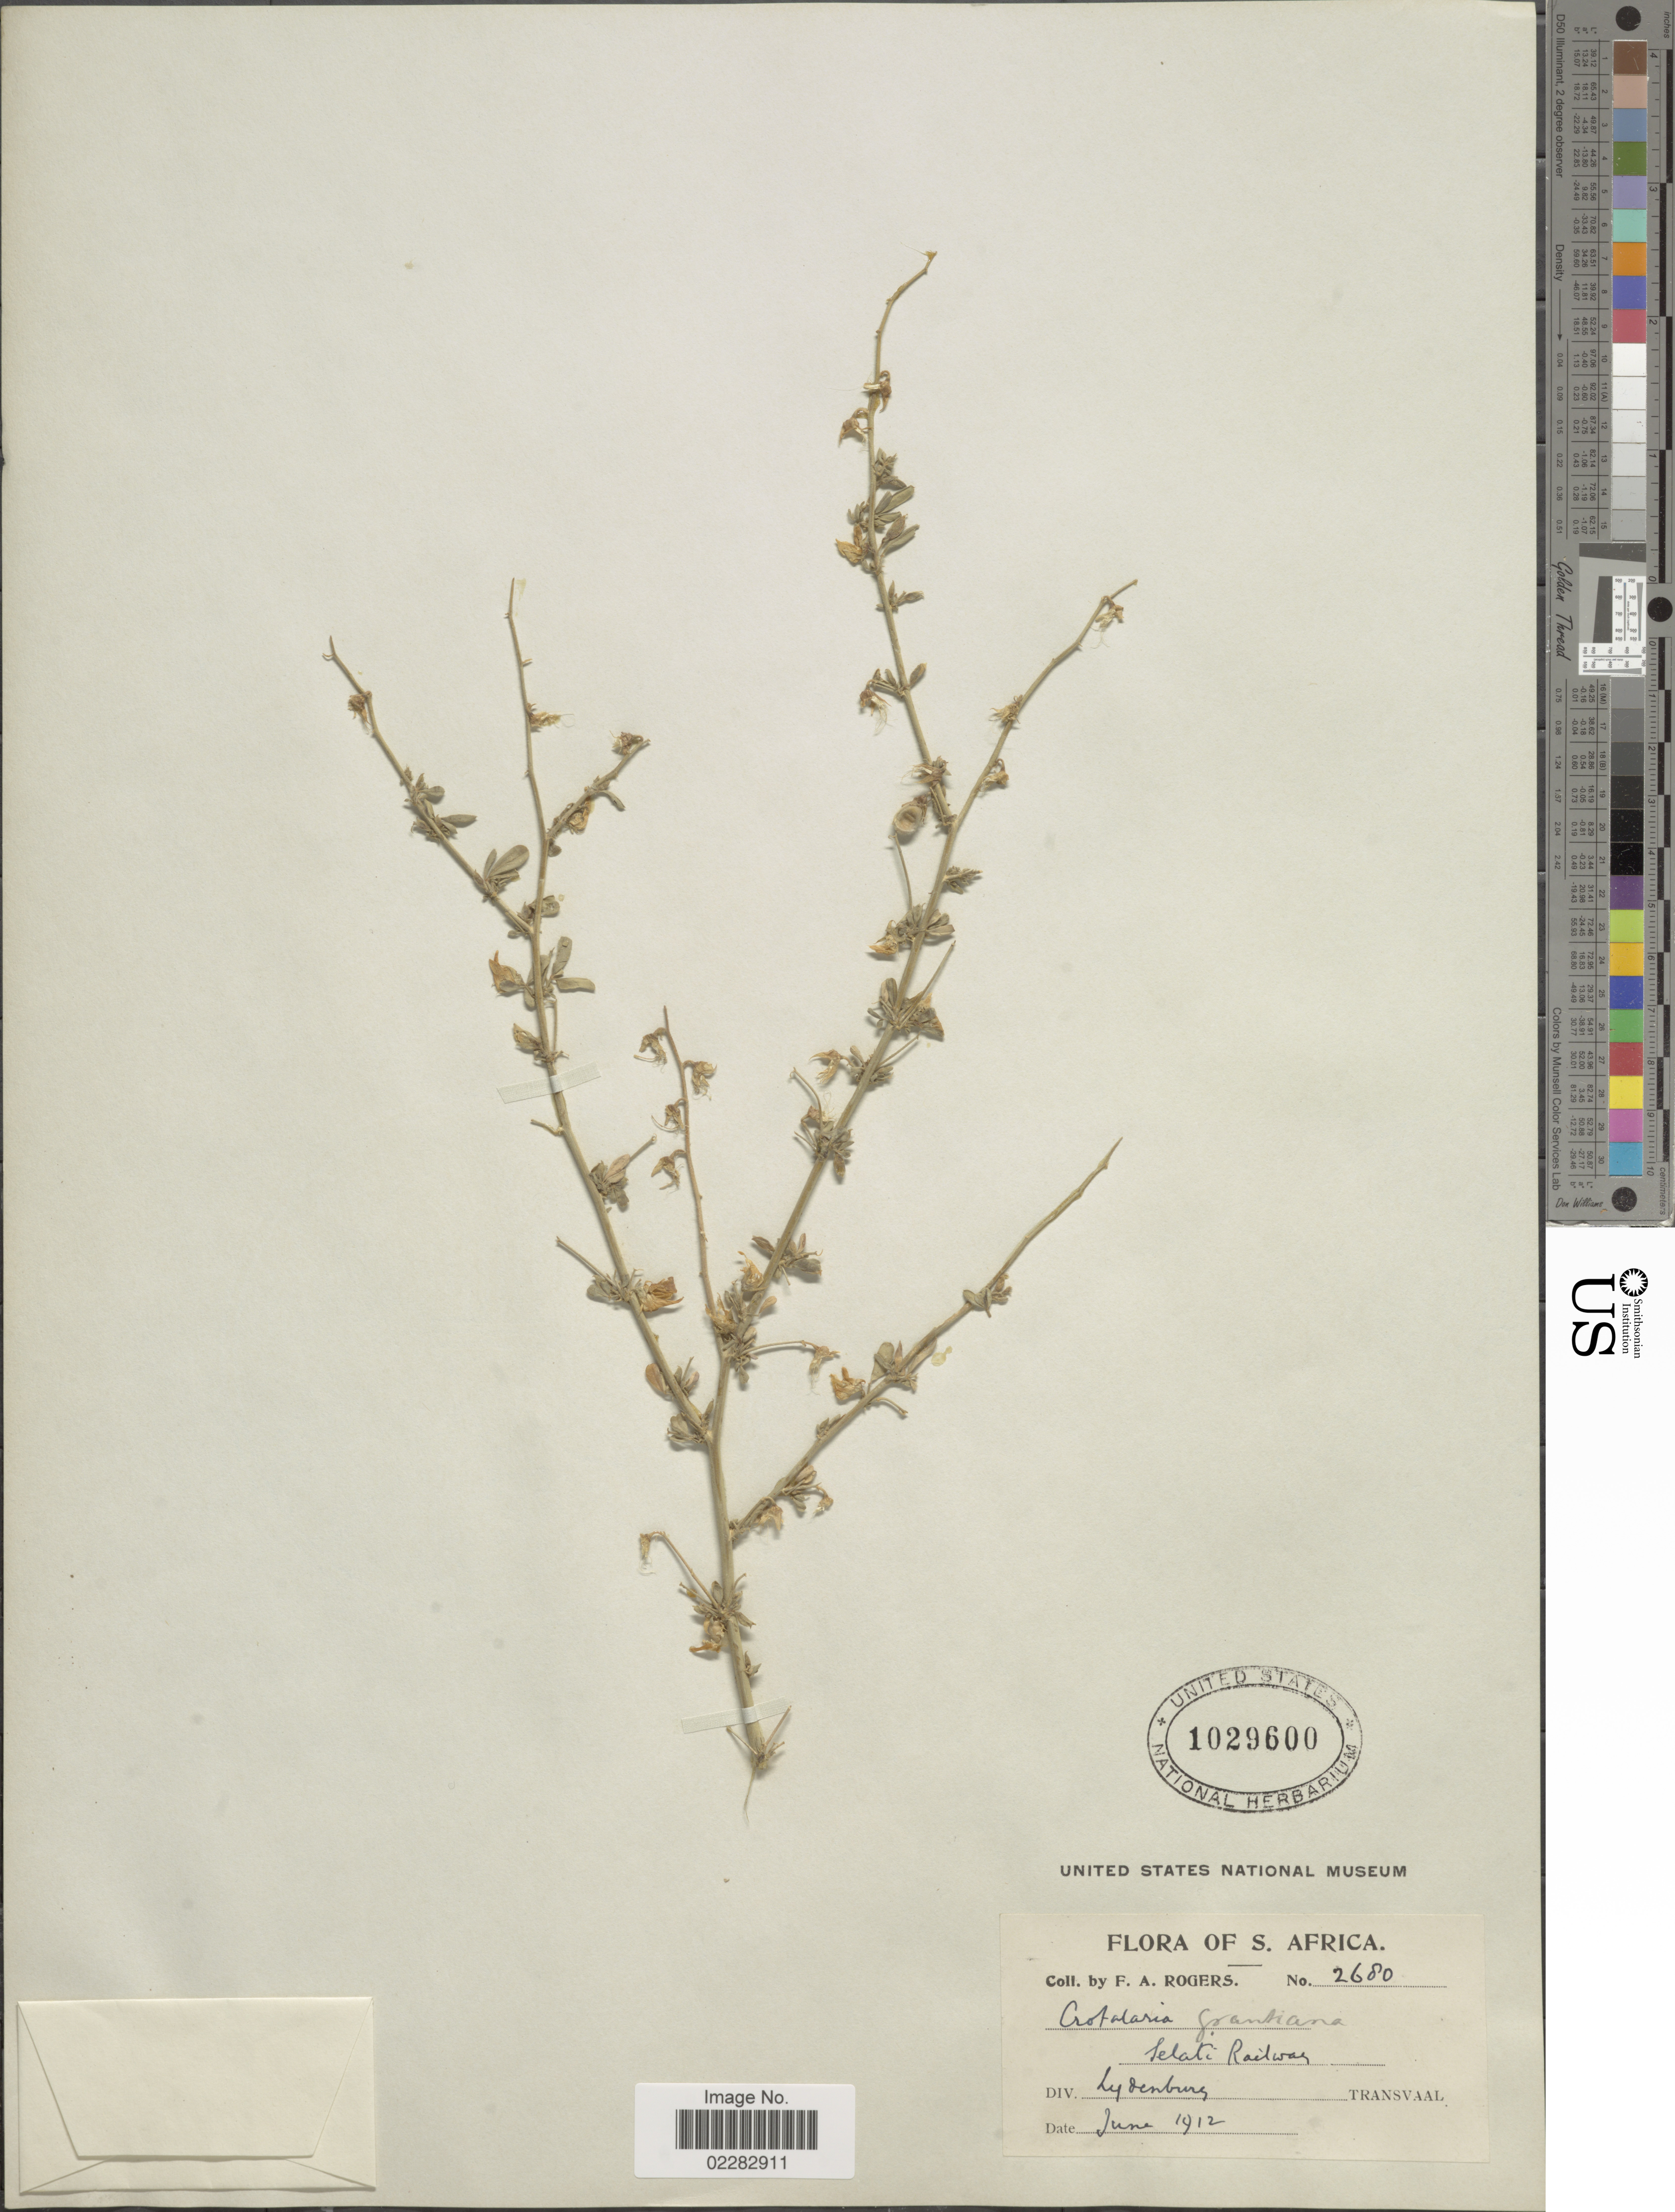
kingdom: Plantae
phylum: Tracheophyta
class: Magnoliopsida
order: Fabales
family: Fabaceae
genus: Crotalaria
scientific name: Crotalaria grantiana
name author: Harv.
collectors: F. A. Rogers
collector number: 2680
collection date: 1912-06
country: South Africa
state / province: Mpumalanga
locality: Selati Railway. Div. Lydenburg, Transvaal.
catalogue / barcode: US 1029600